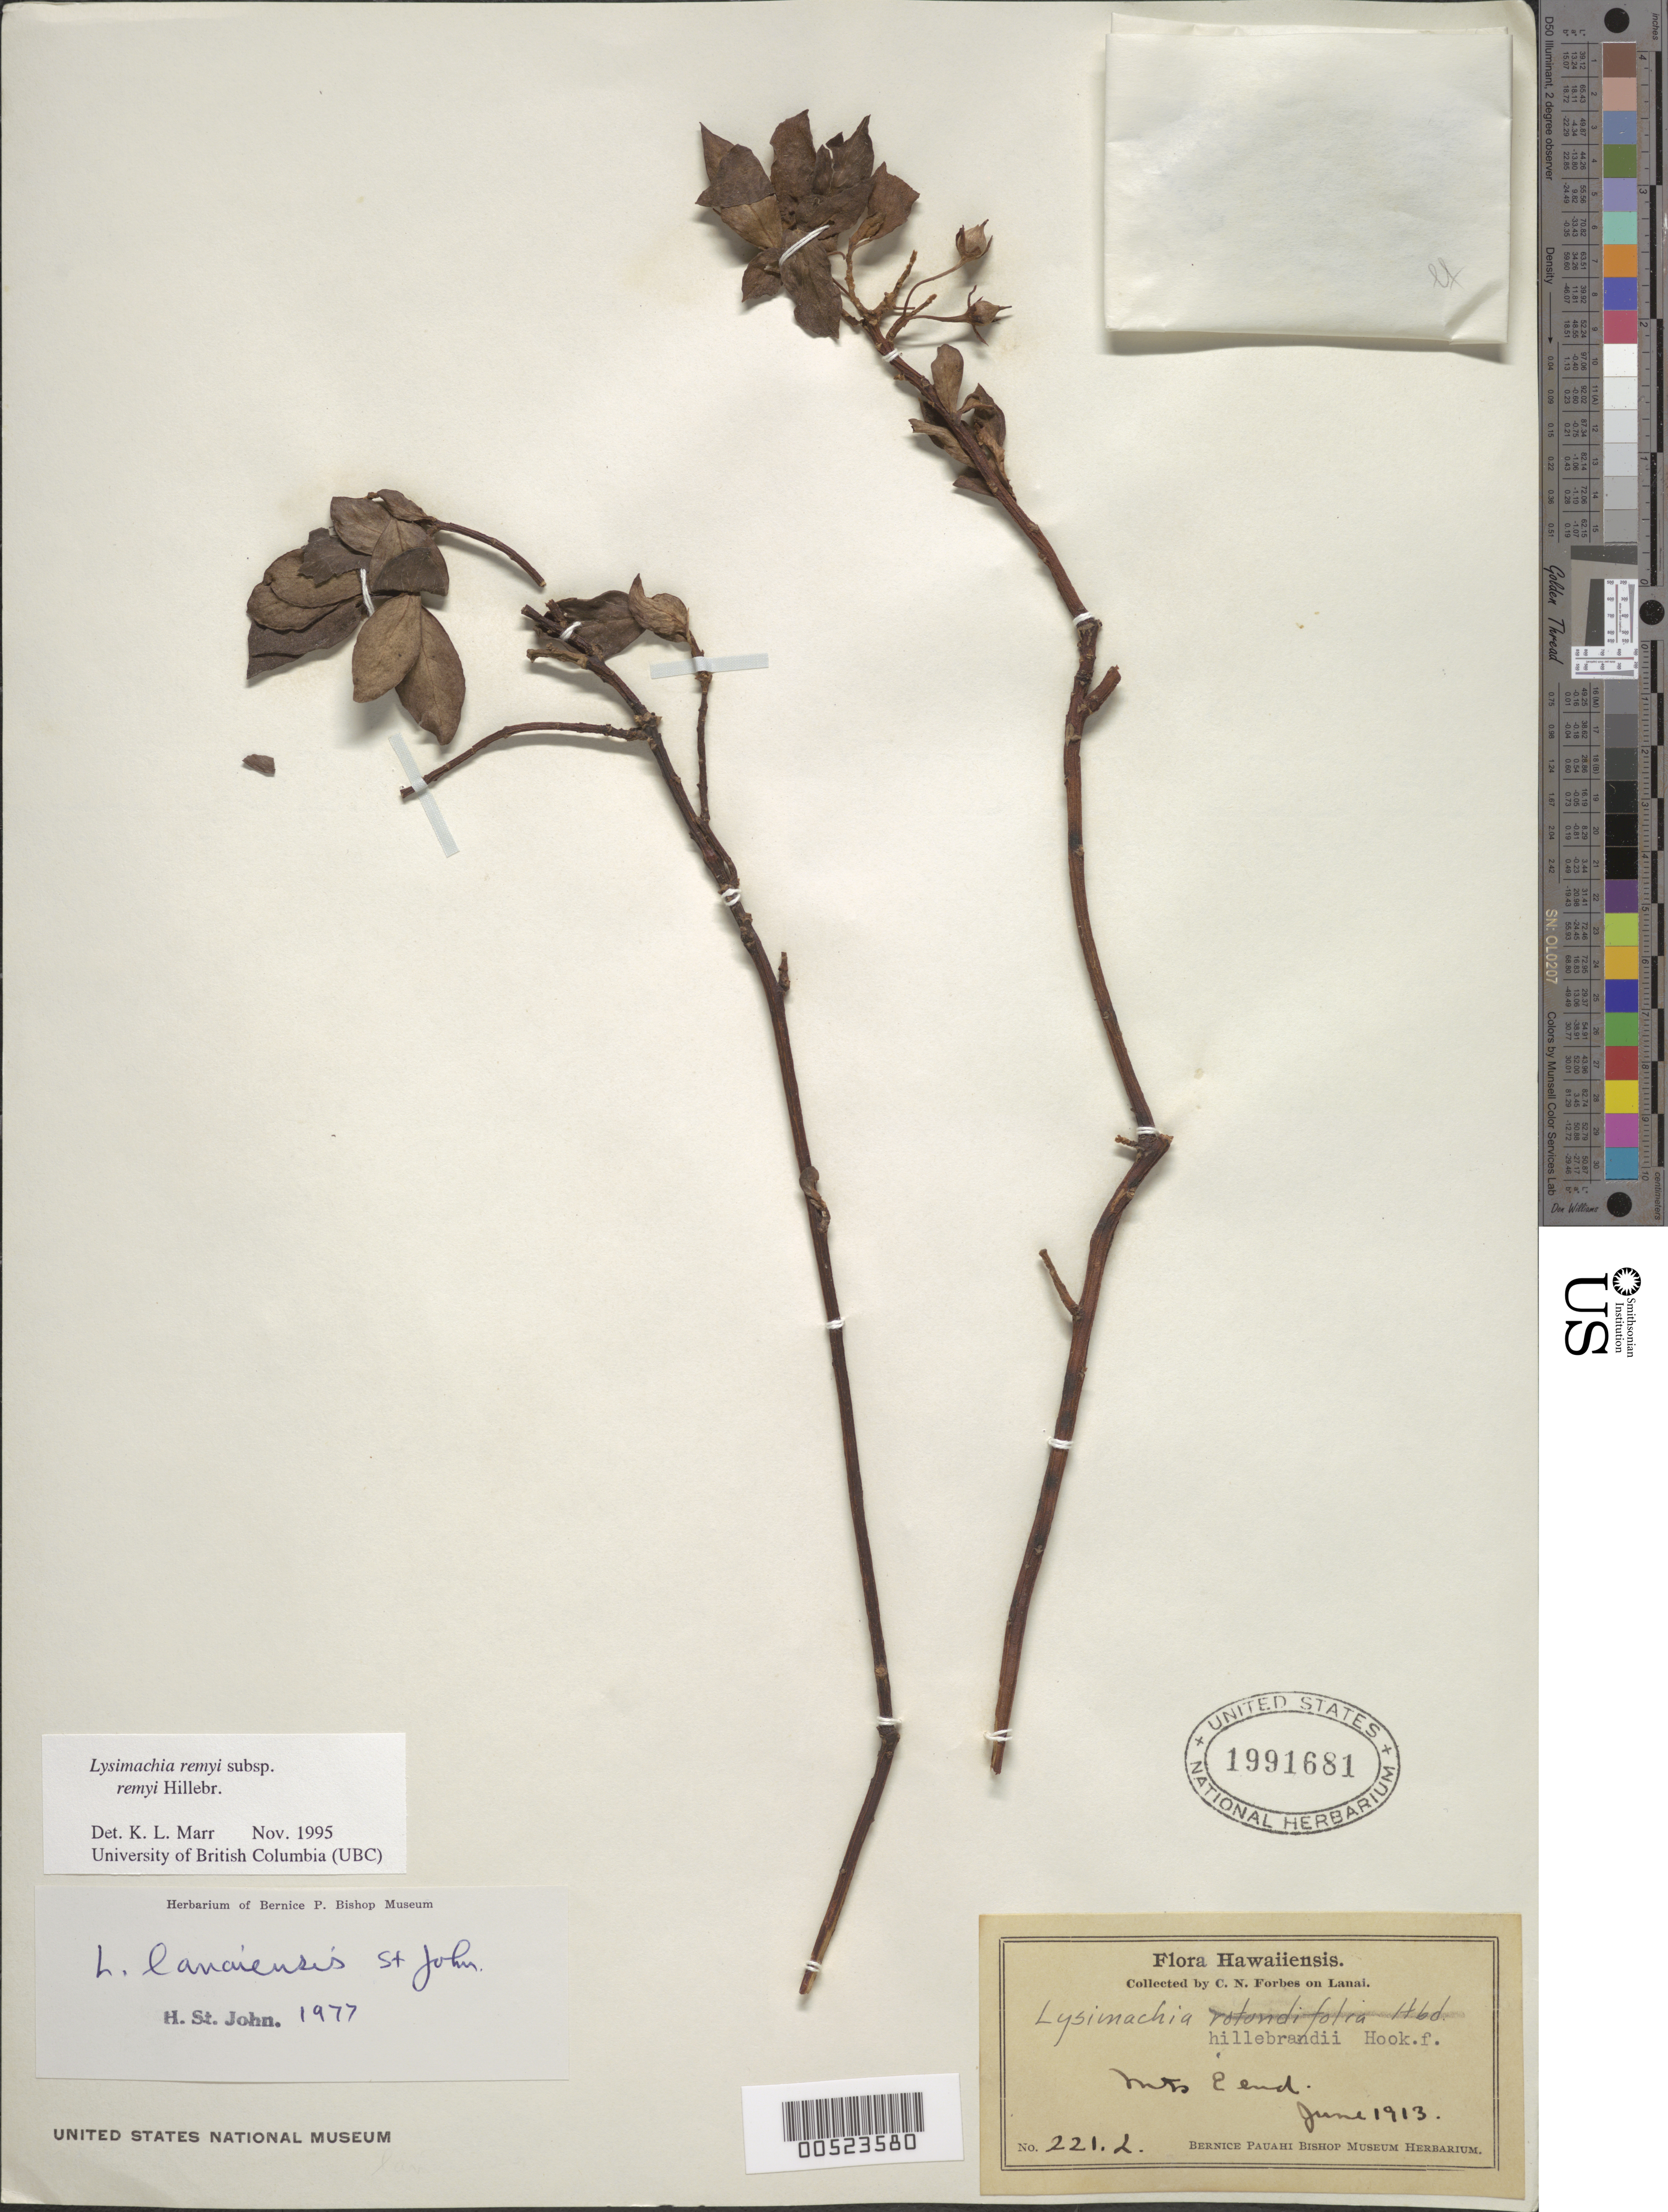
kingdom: Plantae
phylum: Tracheophyta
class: Magnoliopsida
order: Ericales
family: Primulaceae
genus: Lysimachia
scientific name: Lysimachia remyi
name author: Hillebr.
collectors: C. N. Forbes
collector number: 221.L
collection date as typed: Jun 1913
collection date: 1913-06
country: United States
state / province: Hawaii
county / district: Maui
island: Lana'i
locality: Mts E end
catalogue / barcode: US 1991681